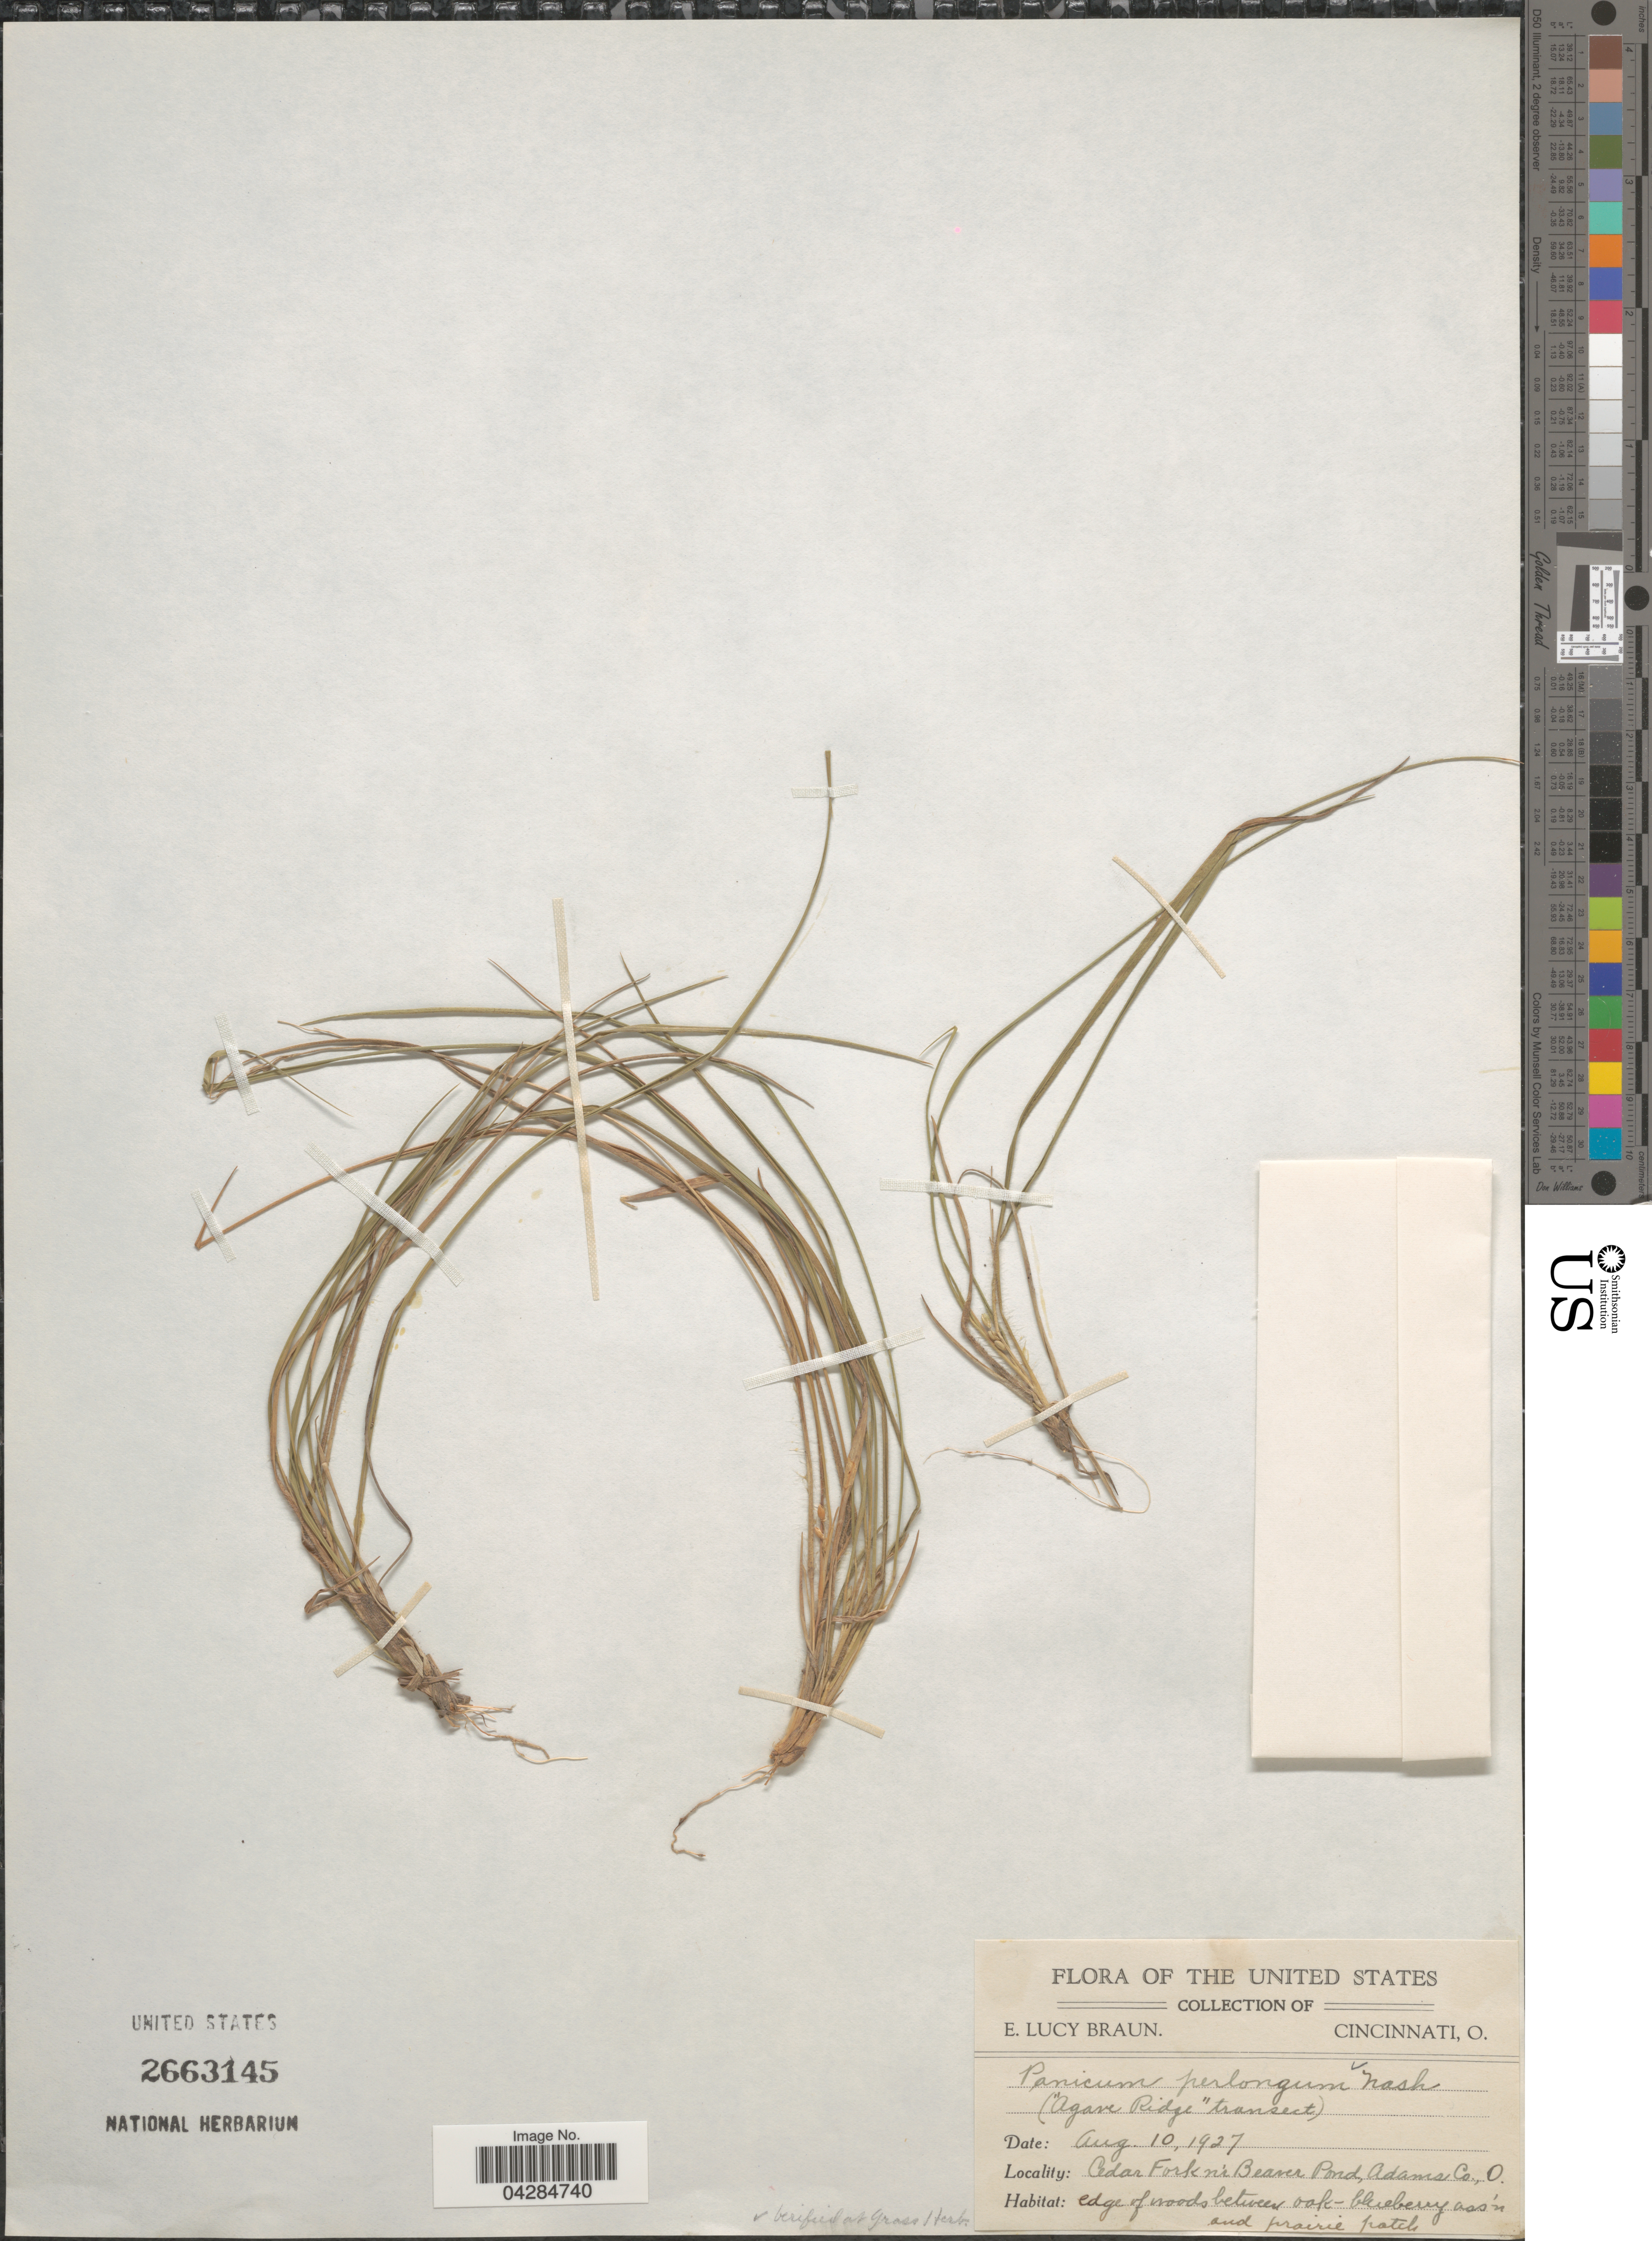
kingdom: Plantae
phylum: Tracheophyta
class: Liliopsida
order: Poales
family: Poaceae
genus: Dichanthelium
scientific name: Dichanthelium perlongum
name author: (Nash) Freckmann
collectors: E. L. Braun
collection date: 1927-08-10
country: United States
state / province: Ohio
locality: Cedar Fork n'r Beaver Pond, Adams Co.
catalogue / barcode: US 2663145